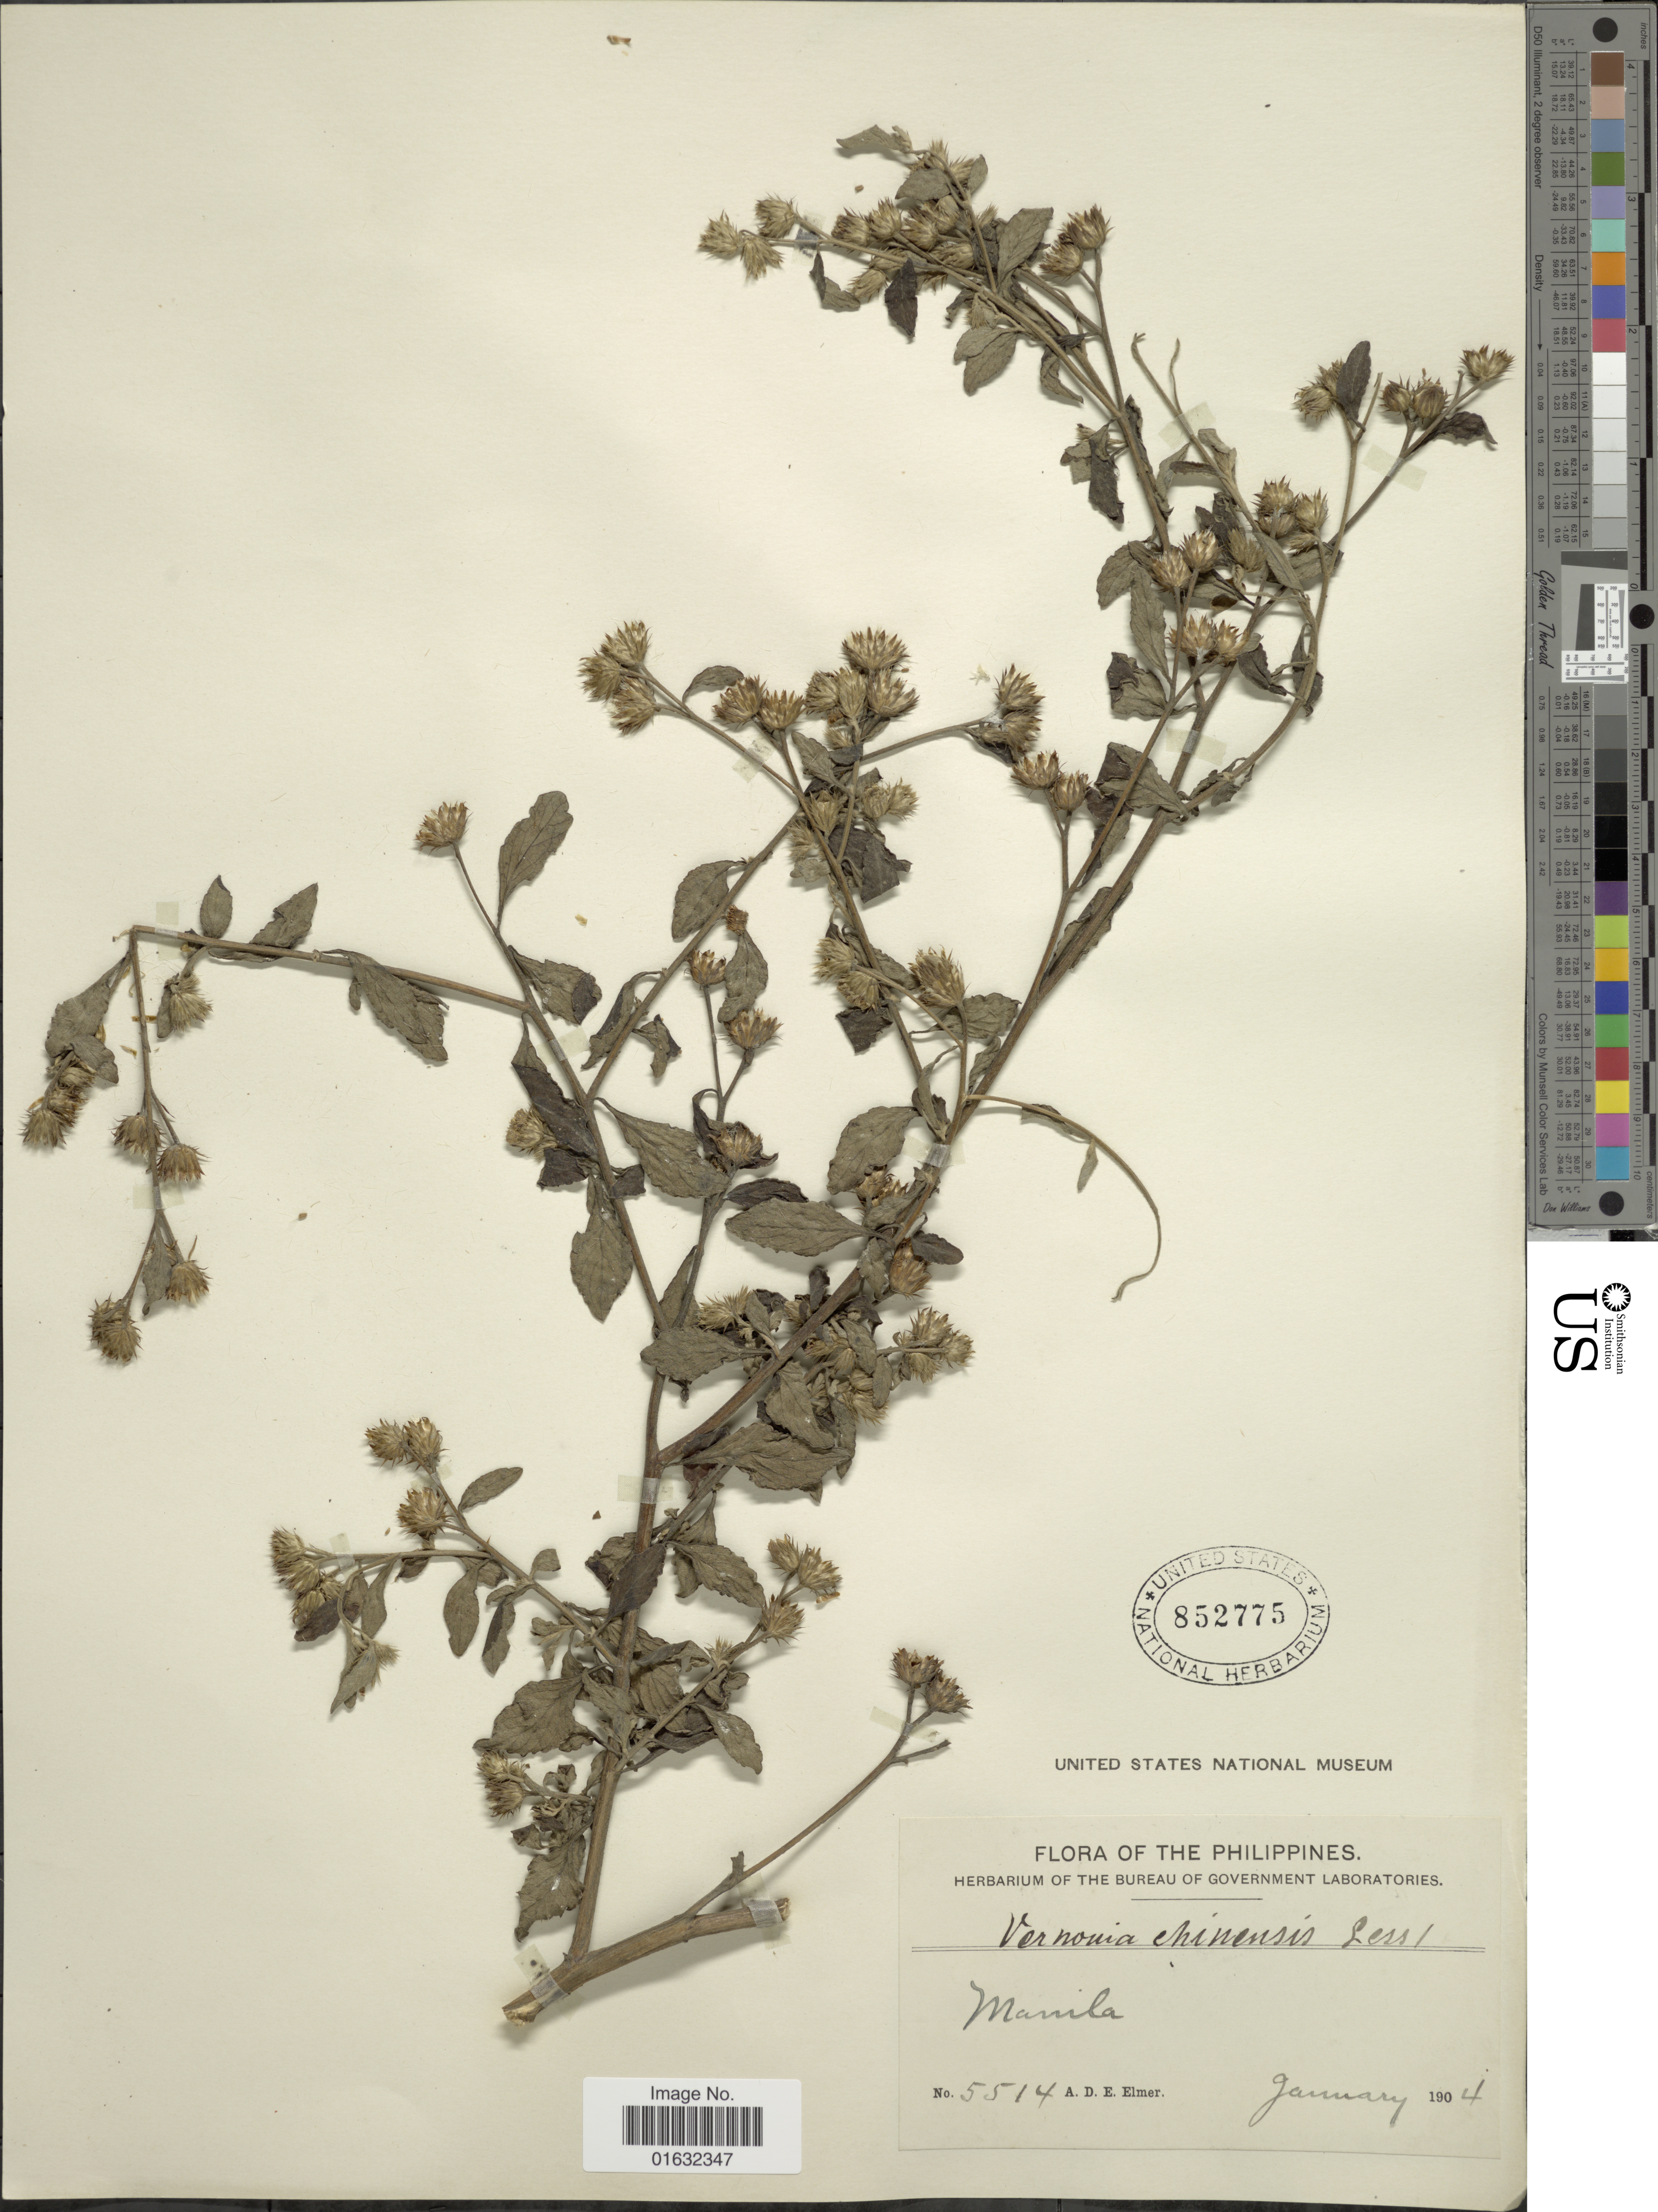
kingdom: Plantae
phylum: Tracheophyta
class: Magnoliopsida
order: Asterales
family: Asteraceae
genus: Cyanthillium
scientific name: Cyanthillium patulum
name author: (Aiton) H. Rob.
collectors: A. D. E. Elmer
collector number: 5514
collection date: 1904-01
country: Philippines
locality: Manila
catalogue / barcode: US 852775